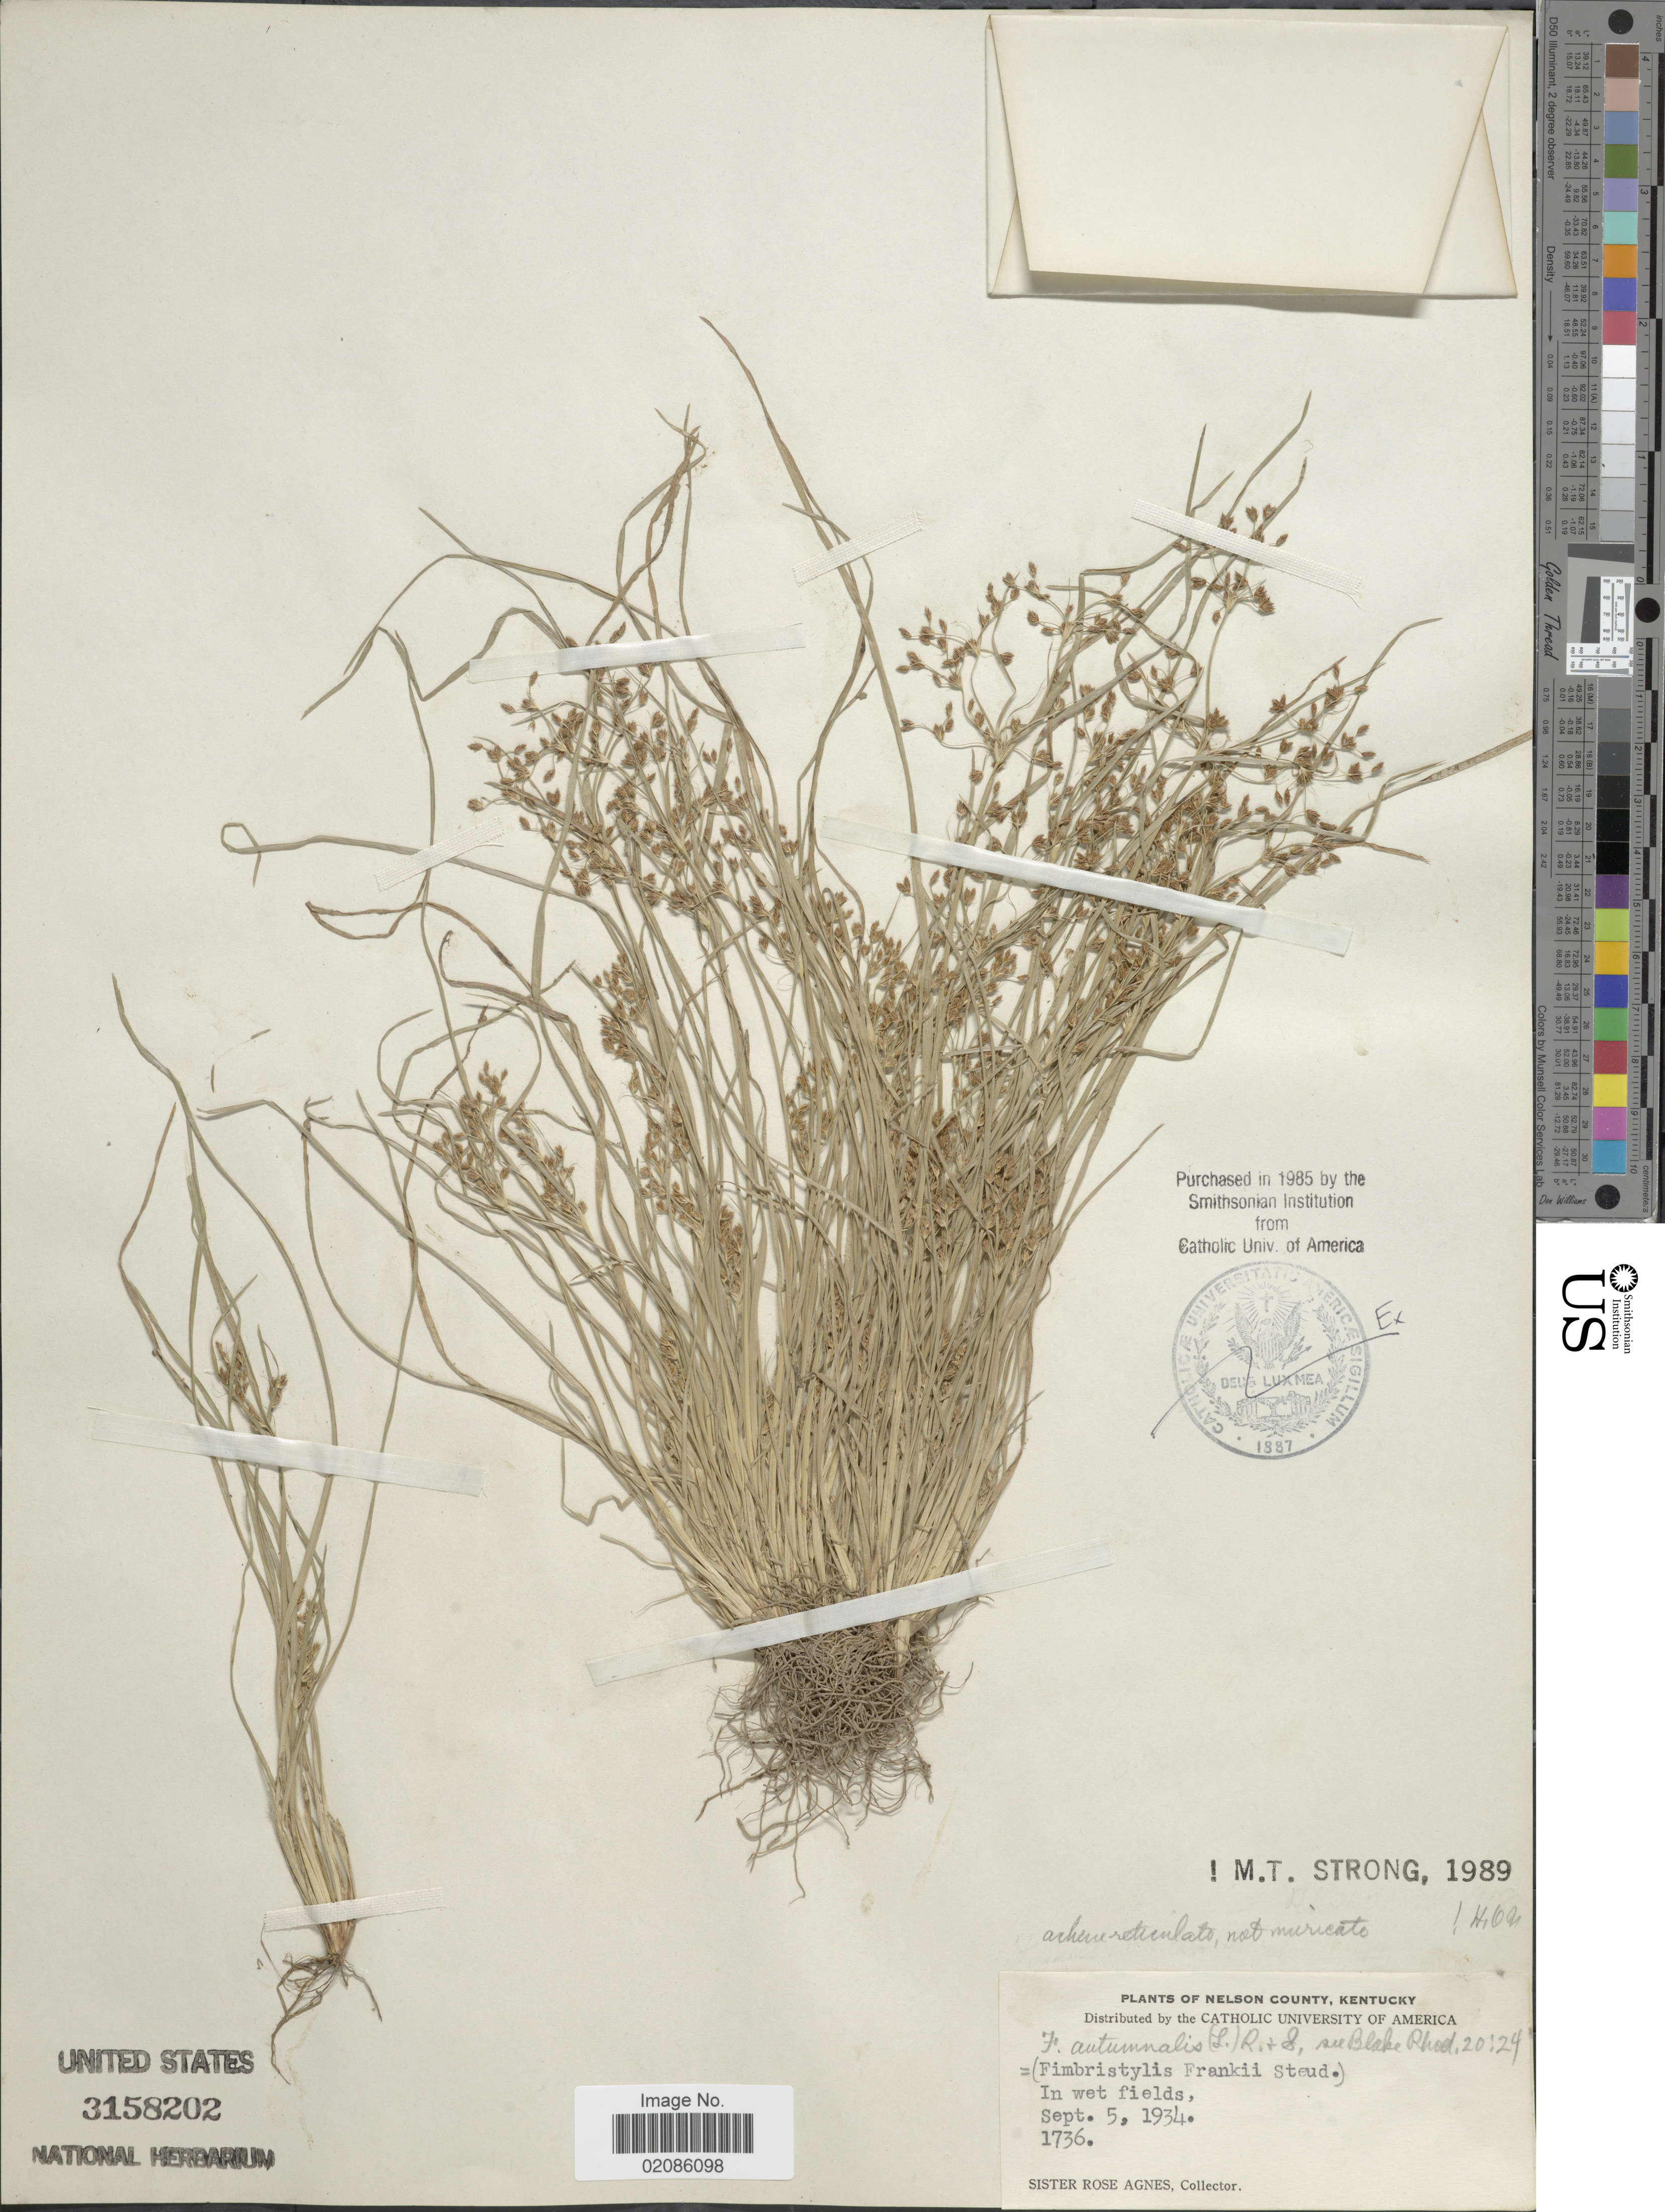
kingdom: Plantae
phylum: Tracheophyta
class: Liliopsida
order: Poales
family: Cyperaceae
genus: Fimbristylis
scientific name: Fimbristylis autumnalis (L.) Roem. & Schult.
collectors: Sister Rose Agnes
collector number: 1736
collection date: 1934-09-05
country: United States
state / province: Kentucky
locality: Nelson County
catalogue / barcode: US 3158202